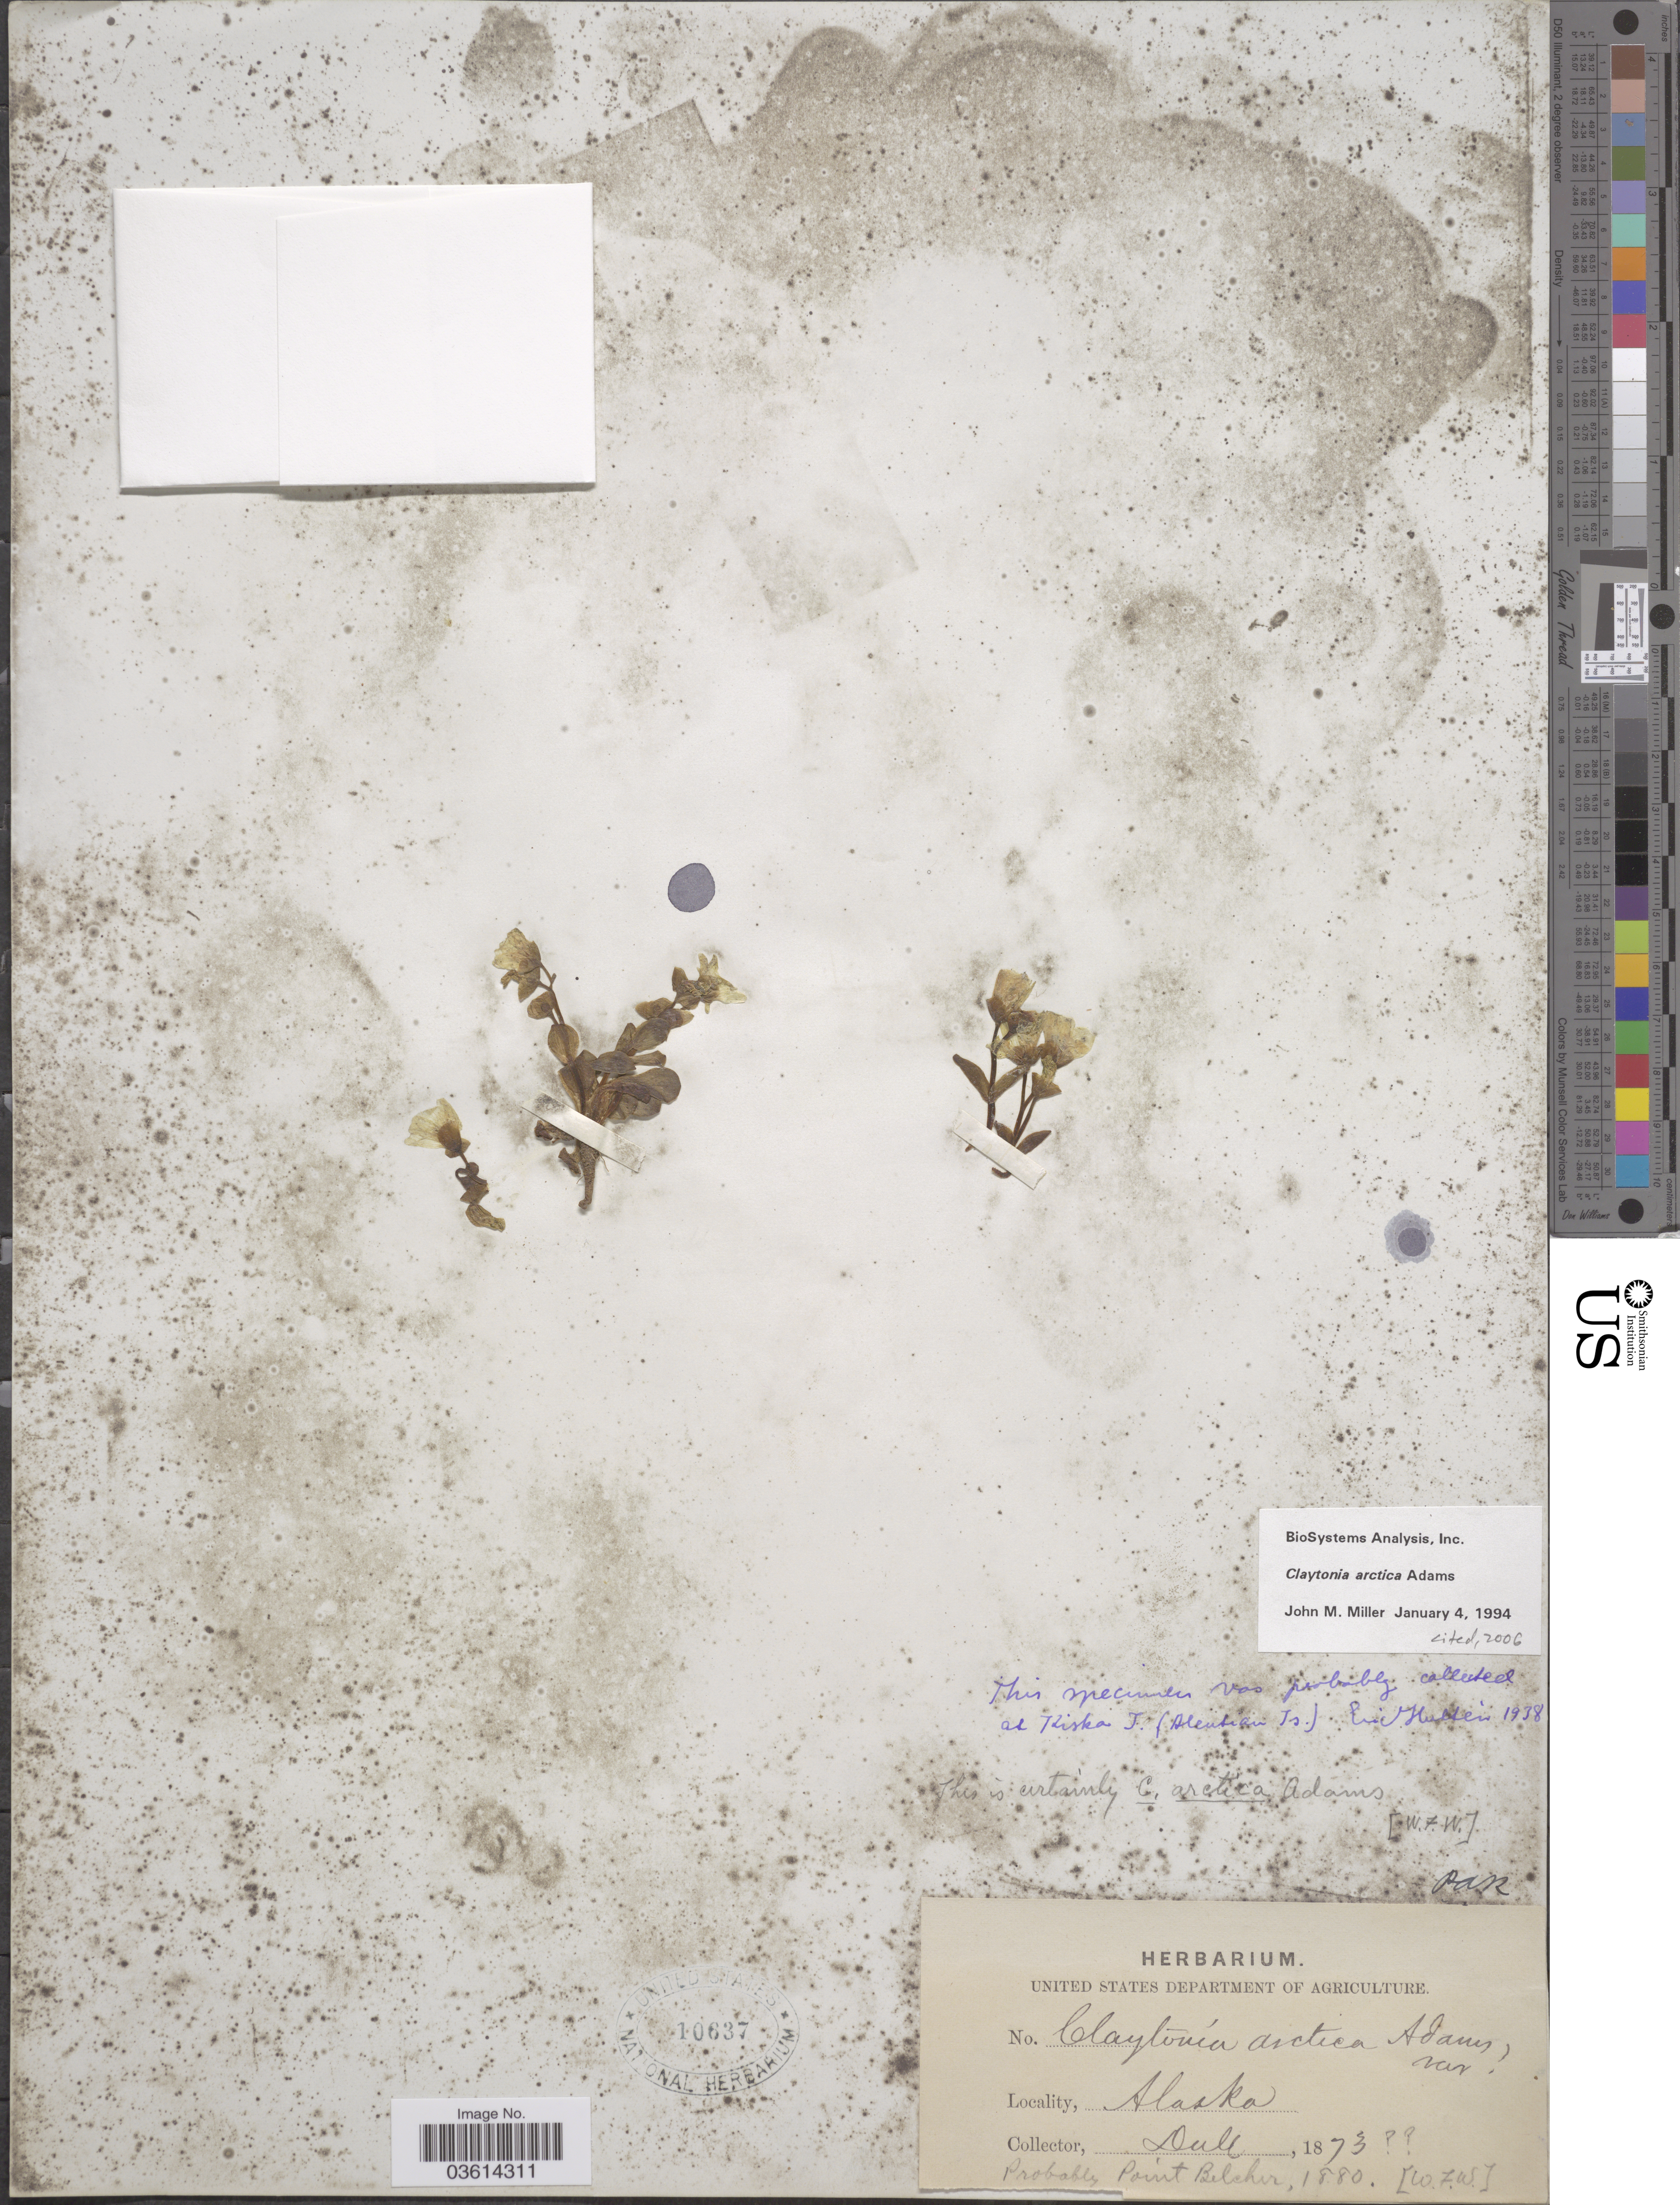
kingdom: Plantae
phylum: Tracheophyta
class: Magnoliopsida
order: Caryophyllales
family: Montiaceae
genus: Claytonia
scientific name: Claytonia arctica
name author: Adams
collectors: -. Dale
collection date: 1873/1880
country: United States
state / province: Alaska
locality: Probably, Point Belcher.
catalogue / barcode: US 10637